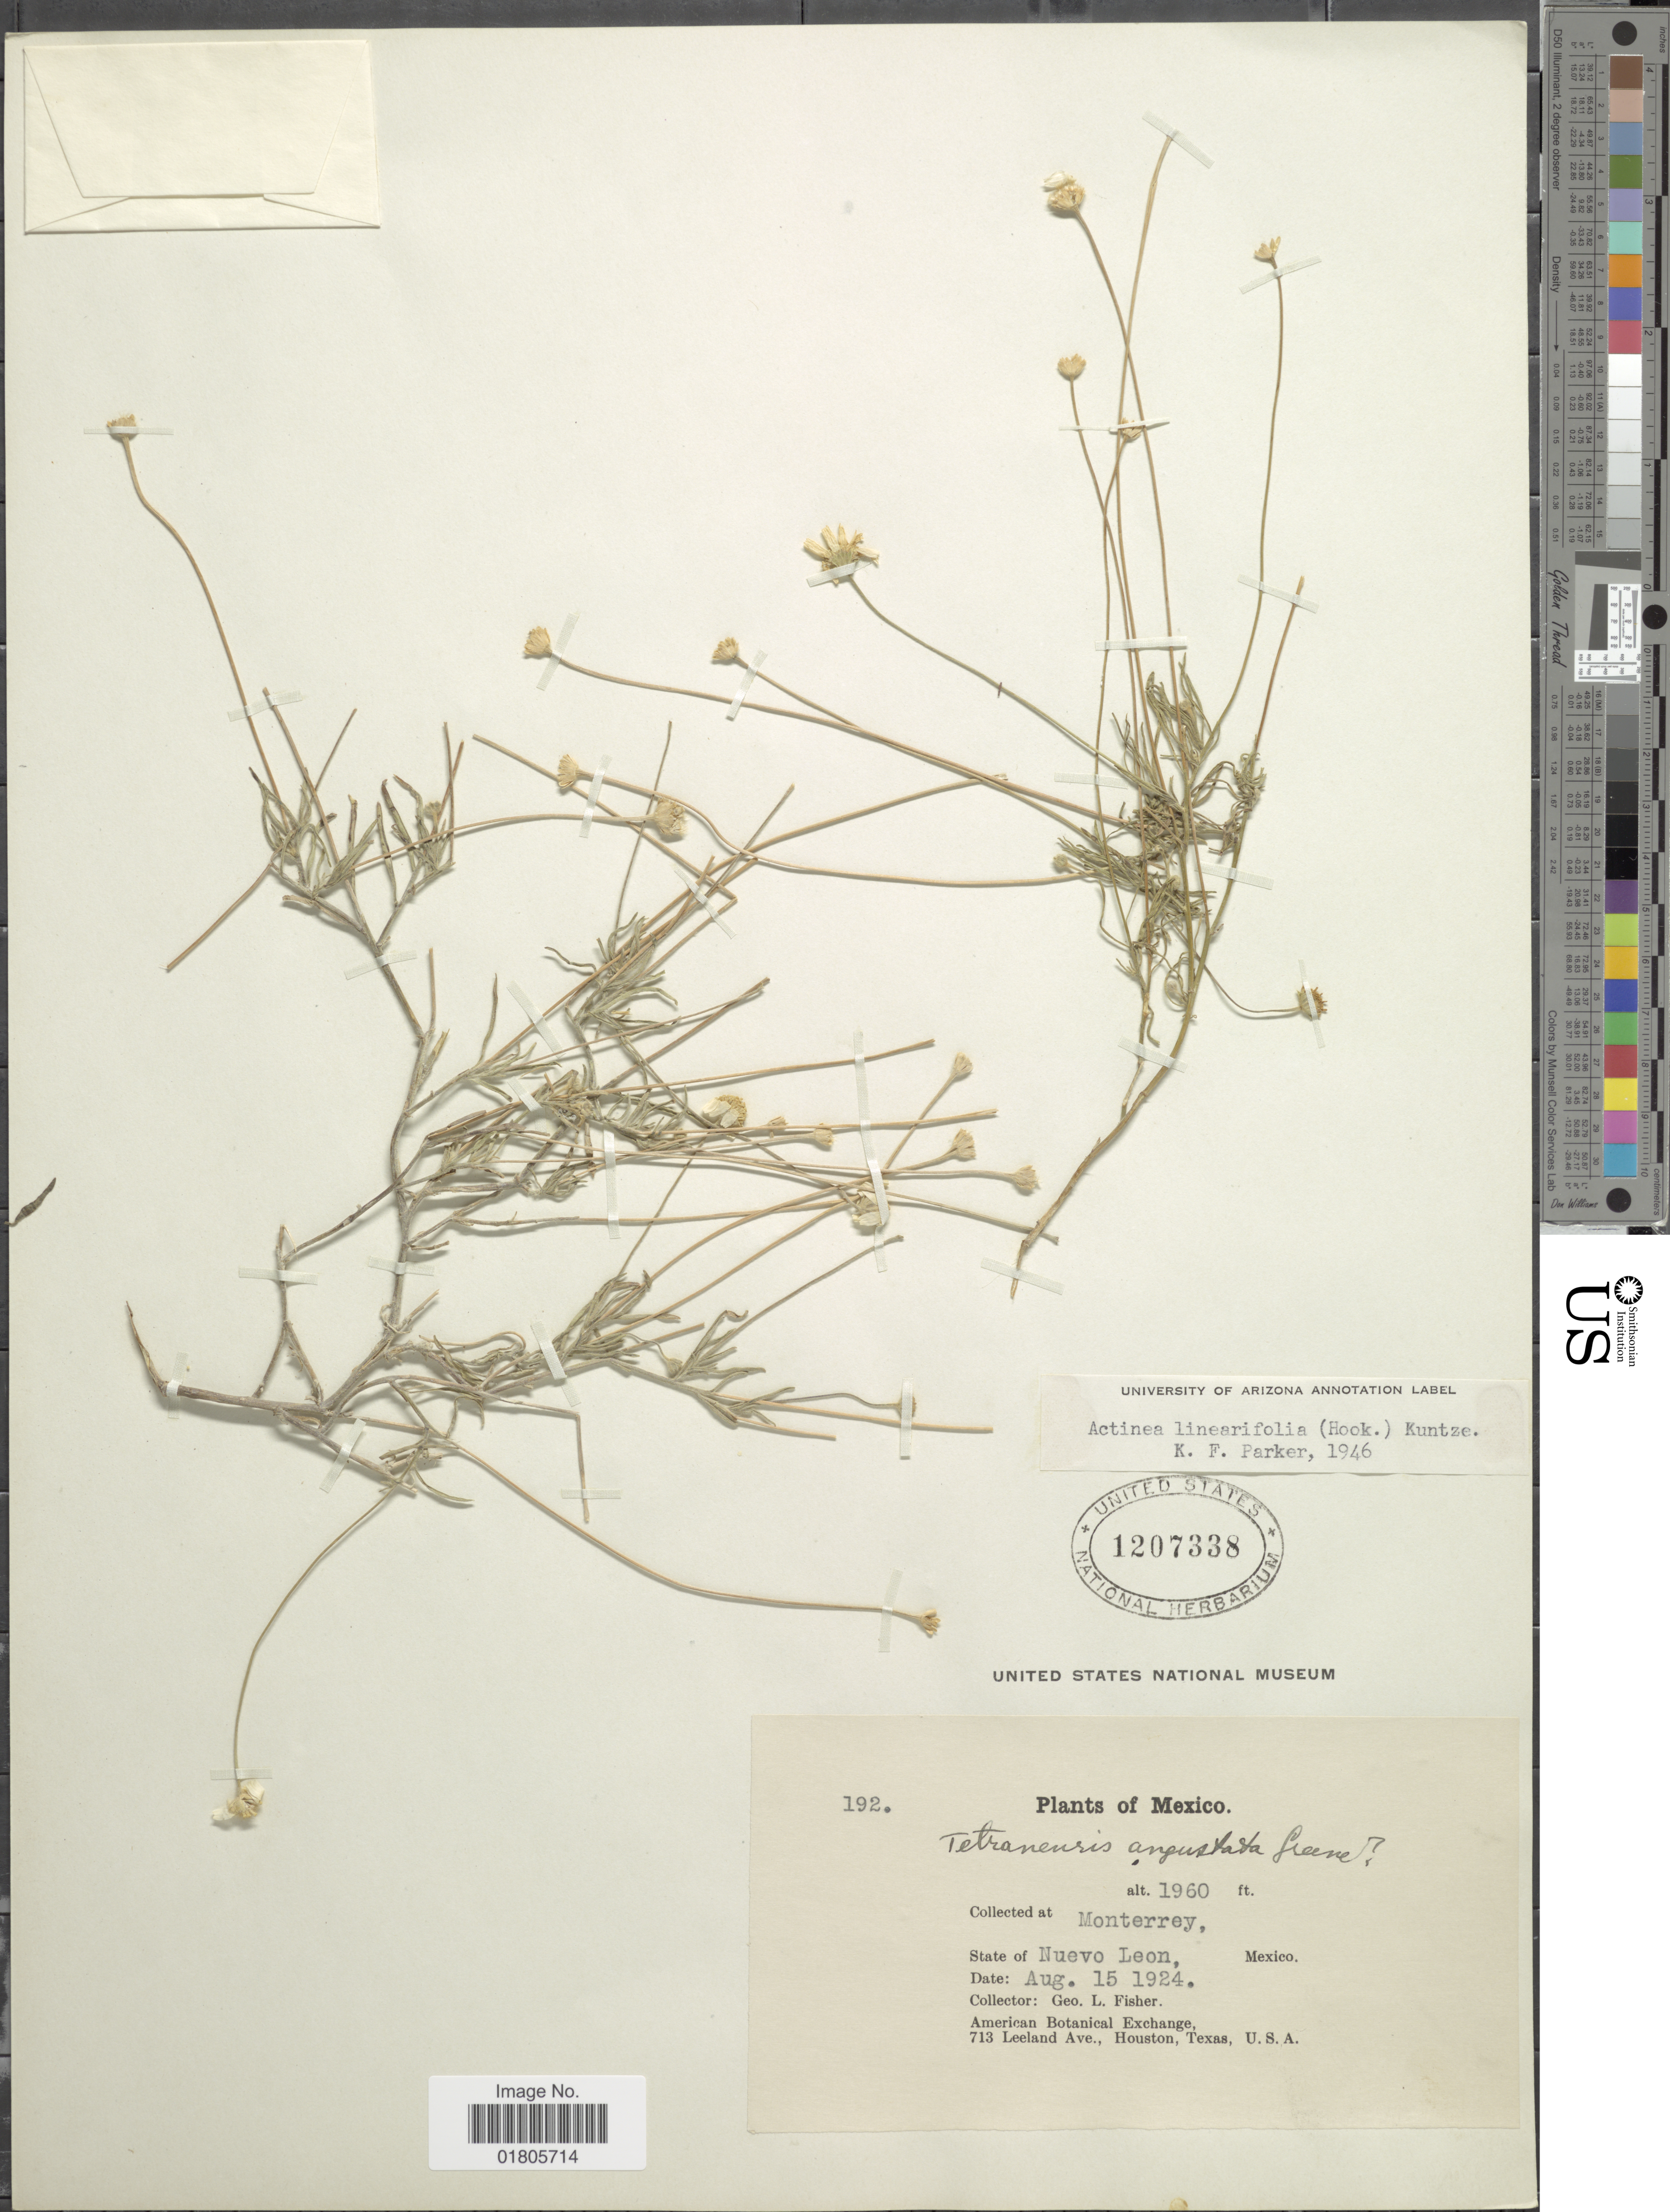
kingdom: Plantae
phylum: Tracheophyta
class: Magnoliopsida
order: Asterales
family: Asteraceae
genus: Actinea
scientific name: Actinea linearifolia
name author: (Hook.) Kuntze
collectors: G. L. Fisher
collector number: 192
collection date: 1924-08-15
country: Mexico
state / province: Nuevo León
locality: Monterrey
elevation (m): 597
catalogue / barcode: US 1207338